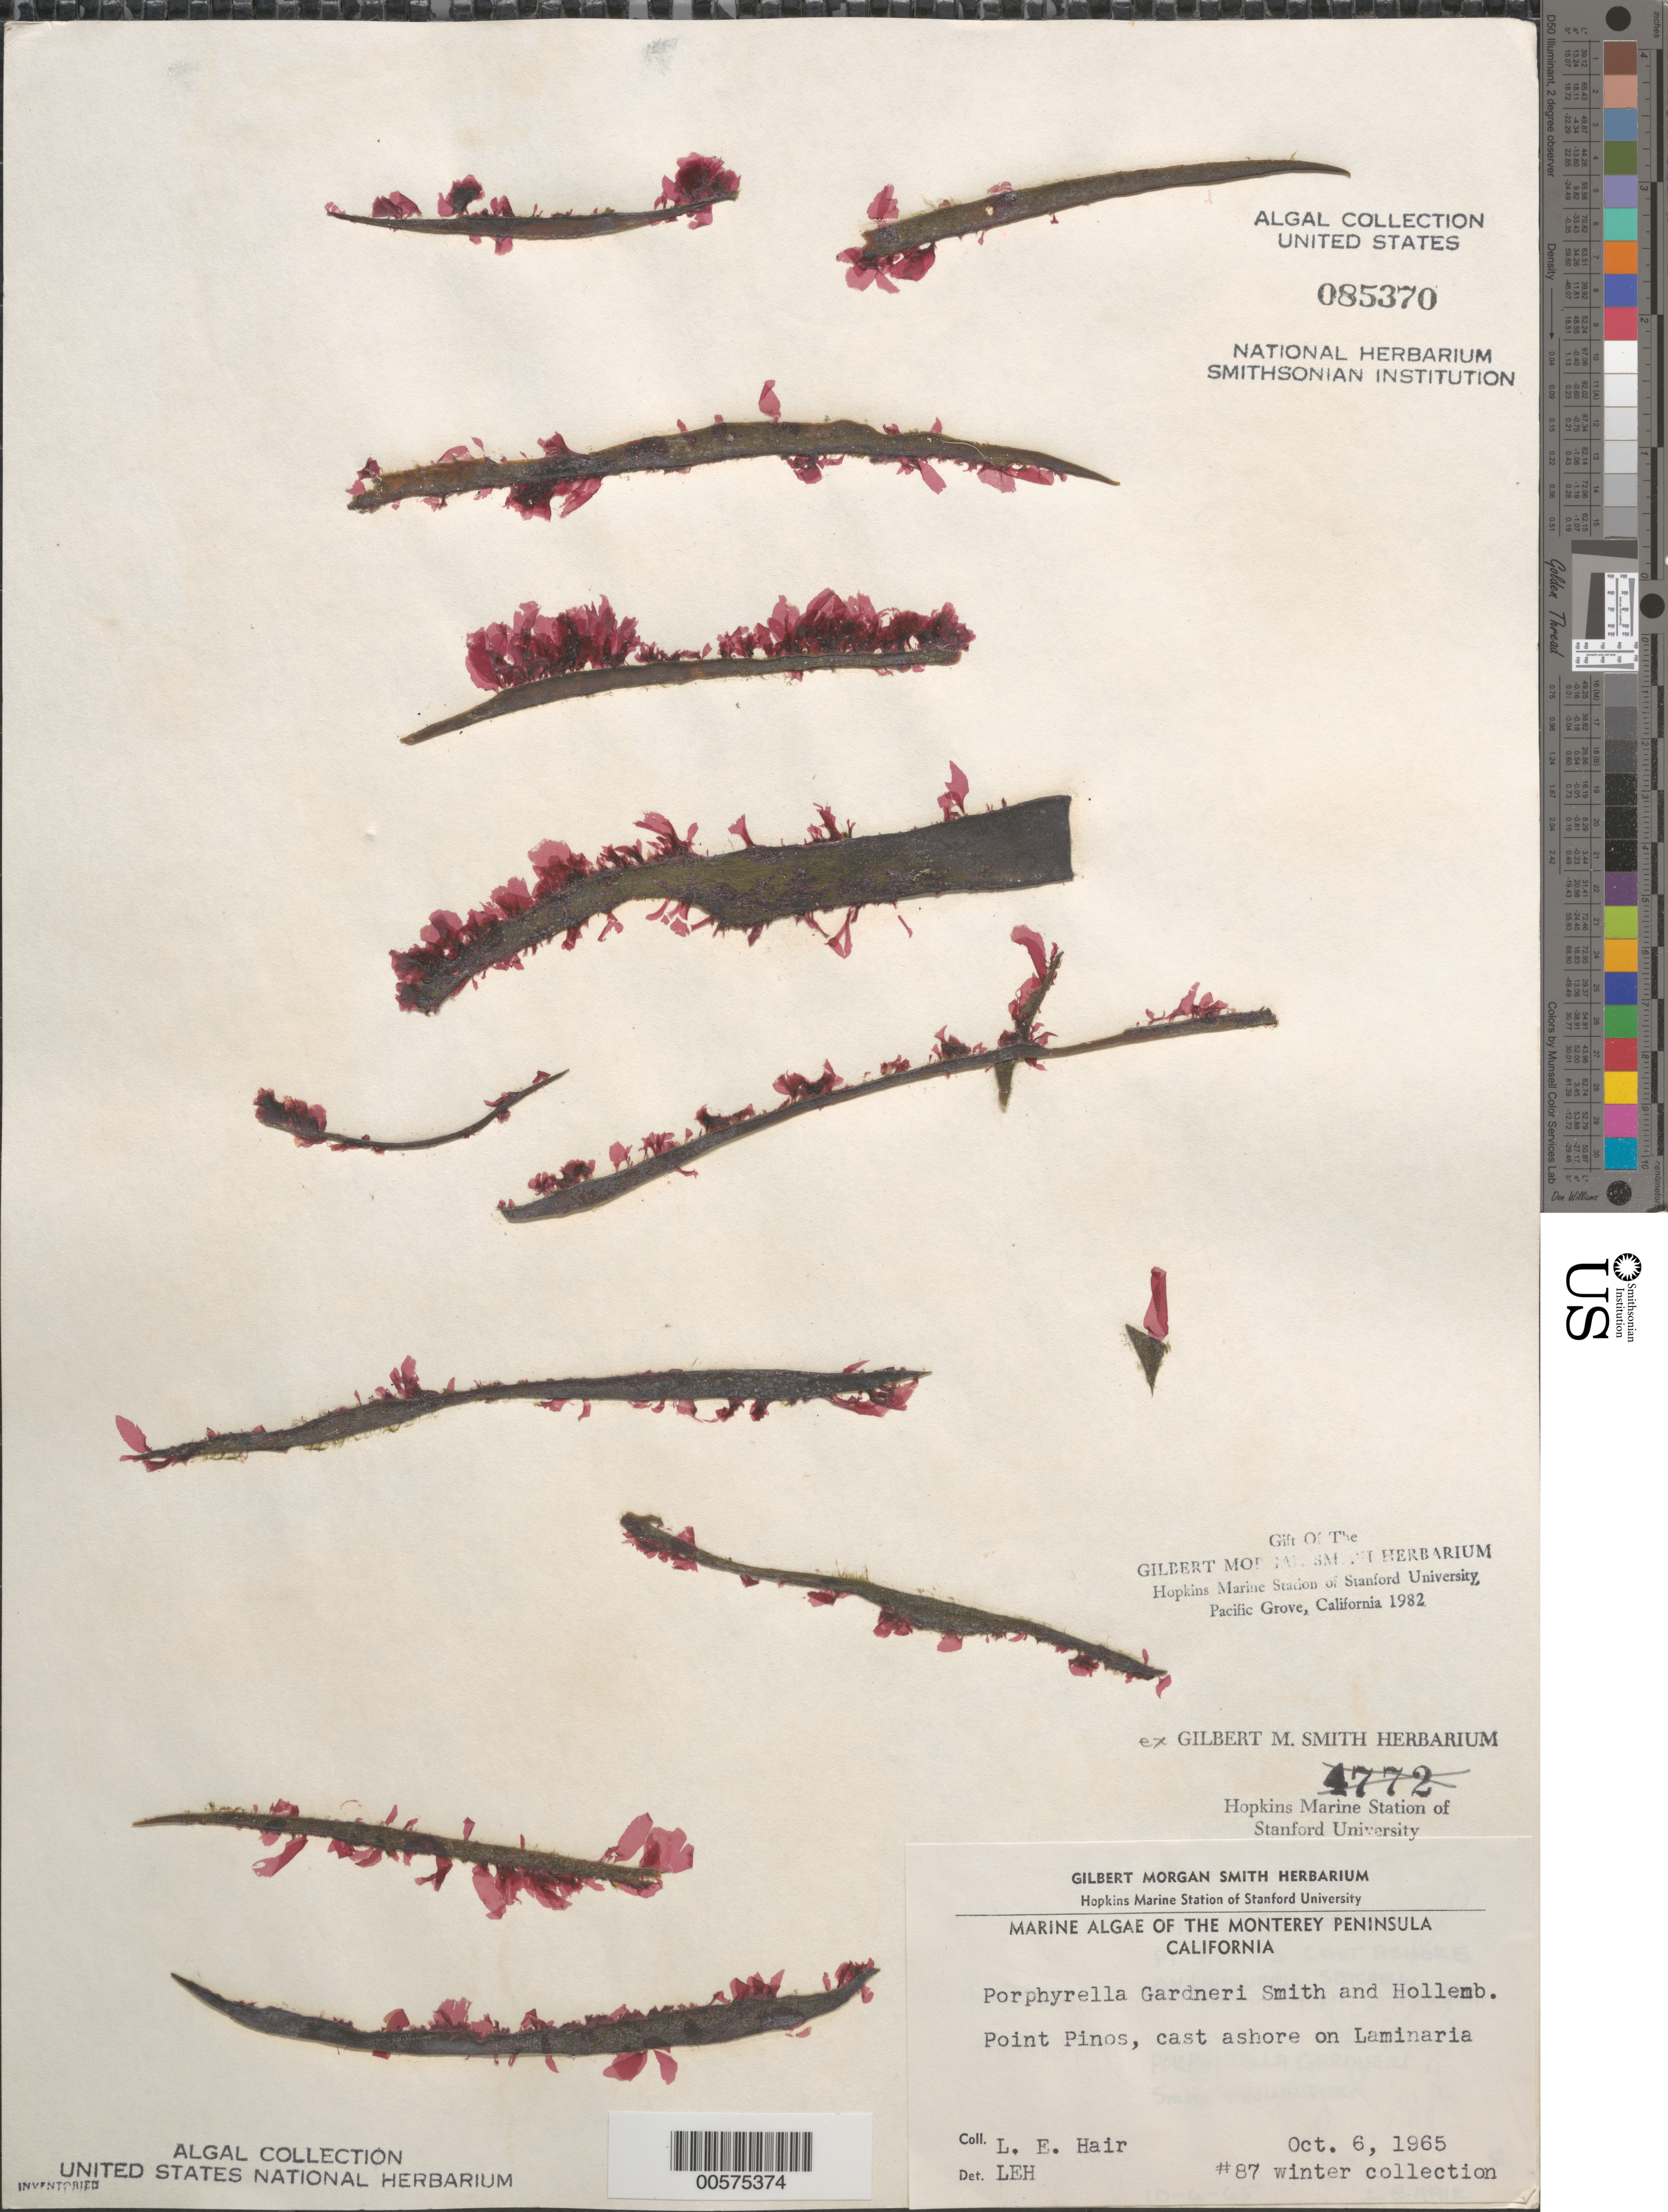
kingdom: Plantae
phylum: Rhodophyta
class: Bangiophyceae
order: Bangiales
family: Bangiaceae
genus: Pyropia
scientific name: Pyropia gardneri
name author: (G.M. Sm. & Hollenb.) S.C. Lindstrom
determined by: Algae name updating Project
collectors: L. Hair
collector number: Leh 87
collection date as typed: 06 Oct 1965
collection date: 1965-10-06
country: United States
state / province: California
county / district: Monterey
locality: Point Pinos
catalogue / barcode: US 85370